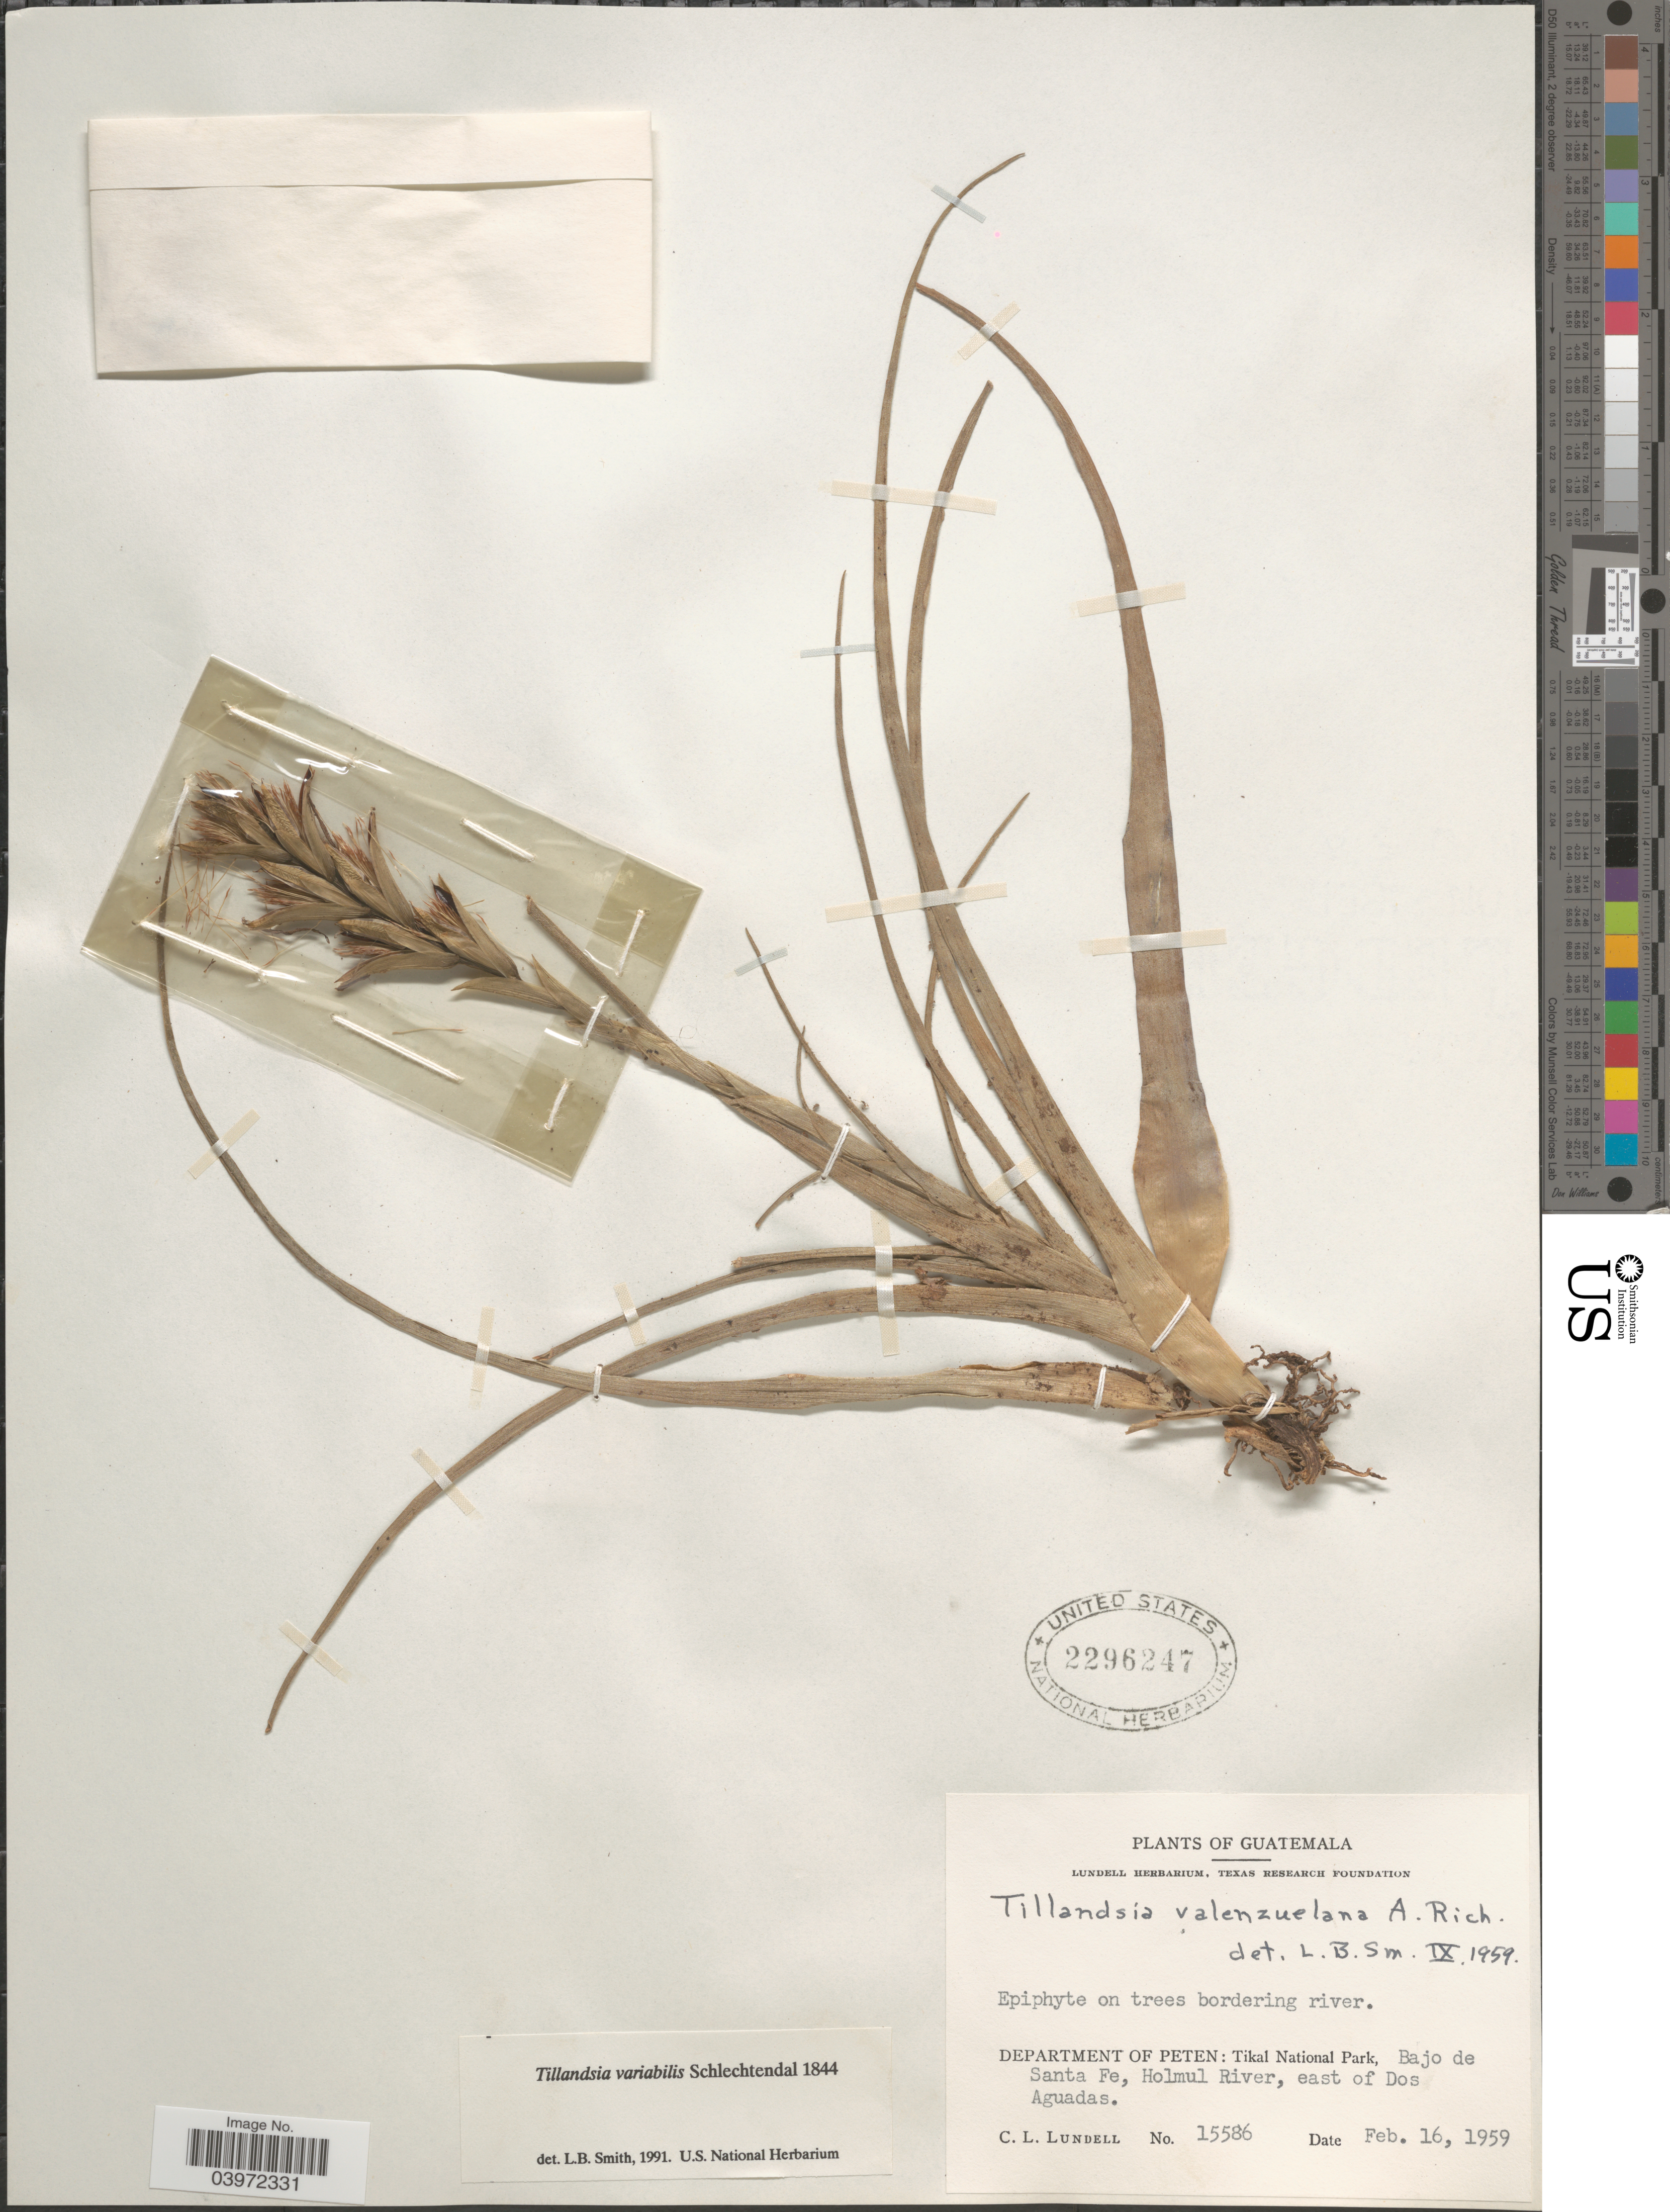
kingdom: Plantae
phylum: Tracheophyta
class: Liliopsida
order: Poales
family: Bromeliaceae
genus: Tillandsia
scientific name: Tillandsia variabilis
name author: Schltdl.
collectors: C. L. Lundell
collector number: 15586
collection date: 1959-02-16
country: Guatemala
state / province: El Peten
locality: Epiphyte on trees bordering river. Department of Peten: Tikal National Park, Bajo de Santa Fe, Holmul River, east of Dos Aguadas.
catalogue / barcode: US 2296247